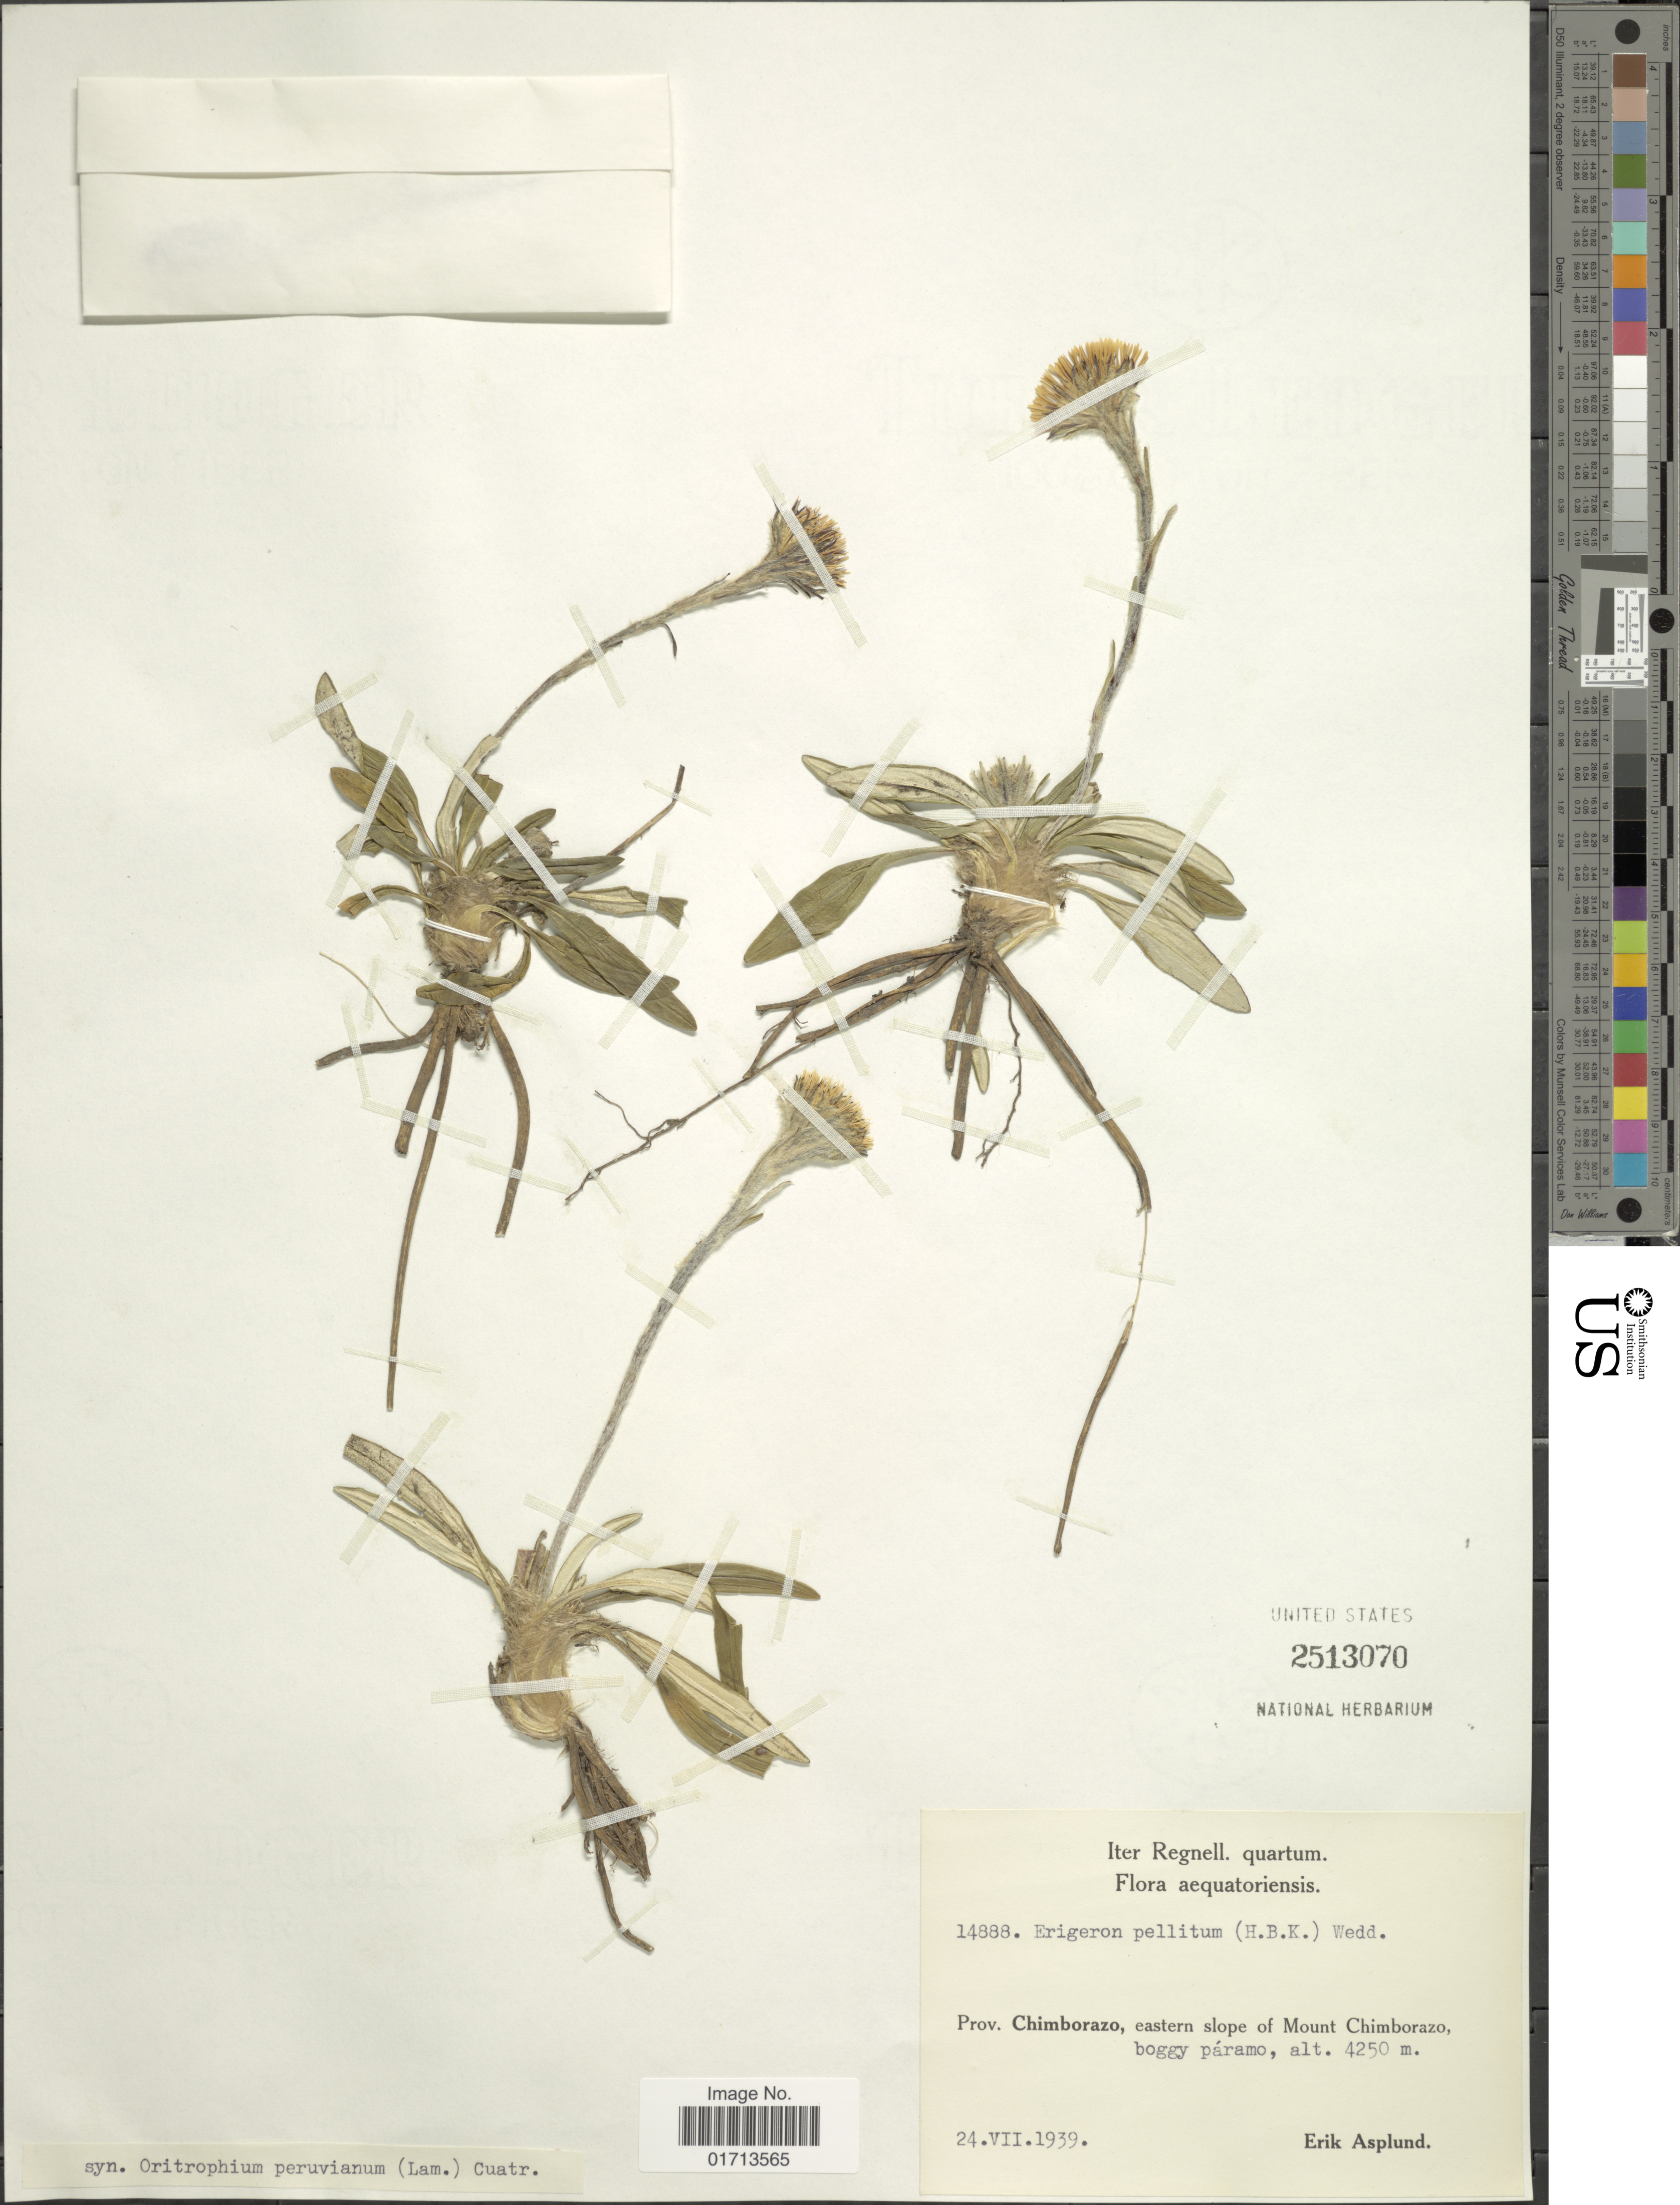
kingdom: Plantae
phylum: Tracheophyta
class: Magnoliopsida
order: Asterales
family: Asteraceae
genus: Oritrophium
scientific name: Oritrophium peruvianum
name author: (Lam.) Cuatrec.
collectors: E. Asplund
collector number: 14888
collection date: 1939-07-24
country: Ecuador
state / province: Chimborazo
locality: Eastern slope of Mount Chimborazo, boggy paramo.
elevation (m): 4250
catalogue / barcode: US 2513070